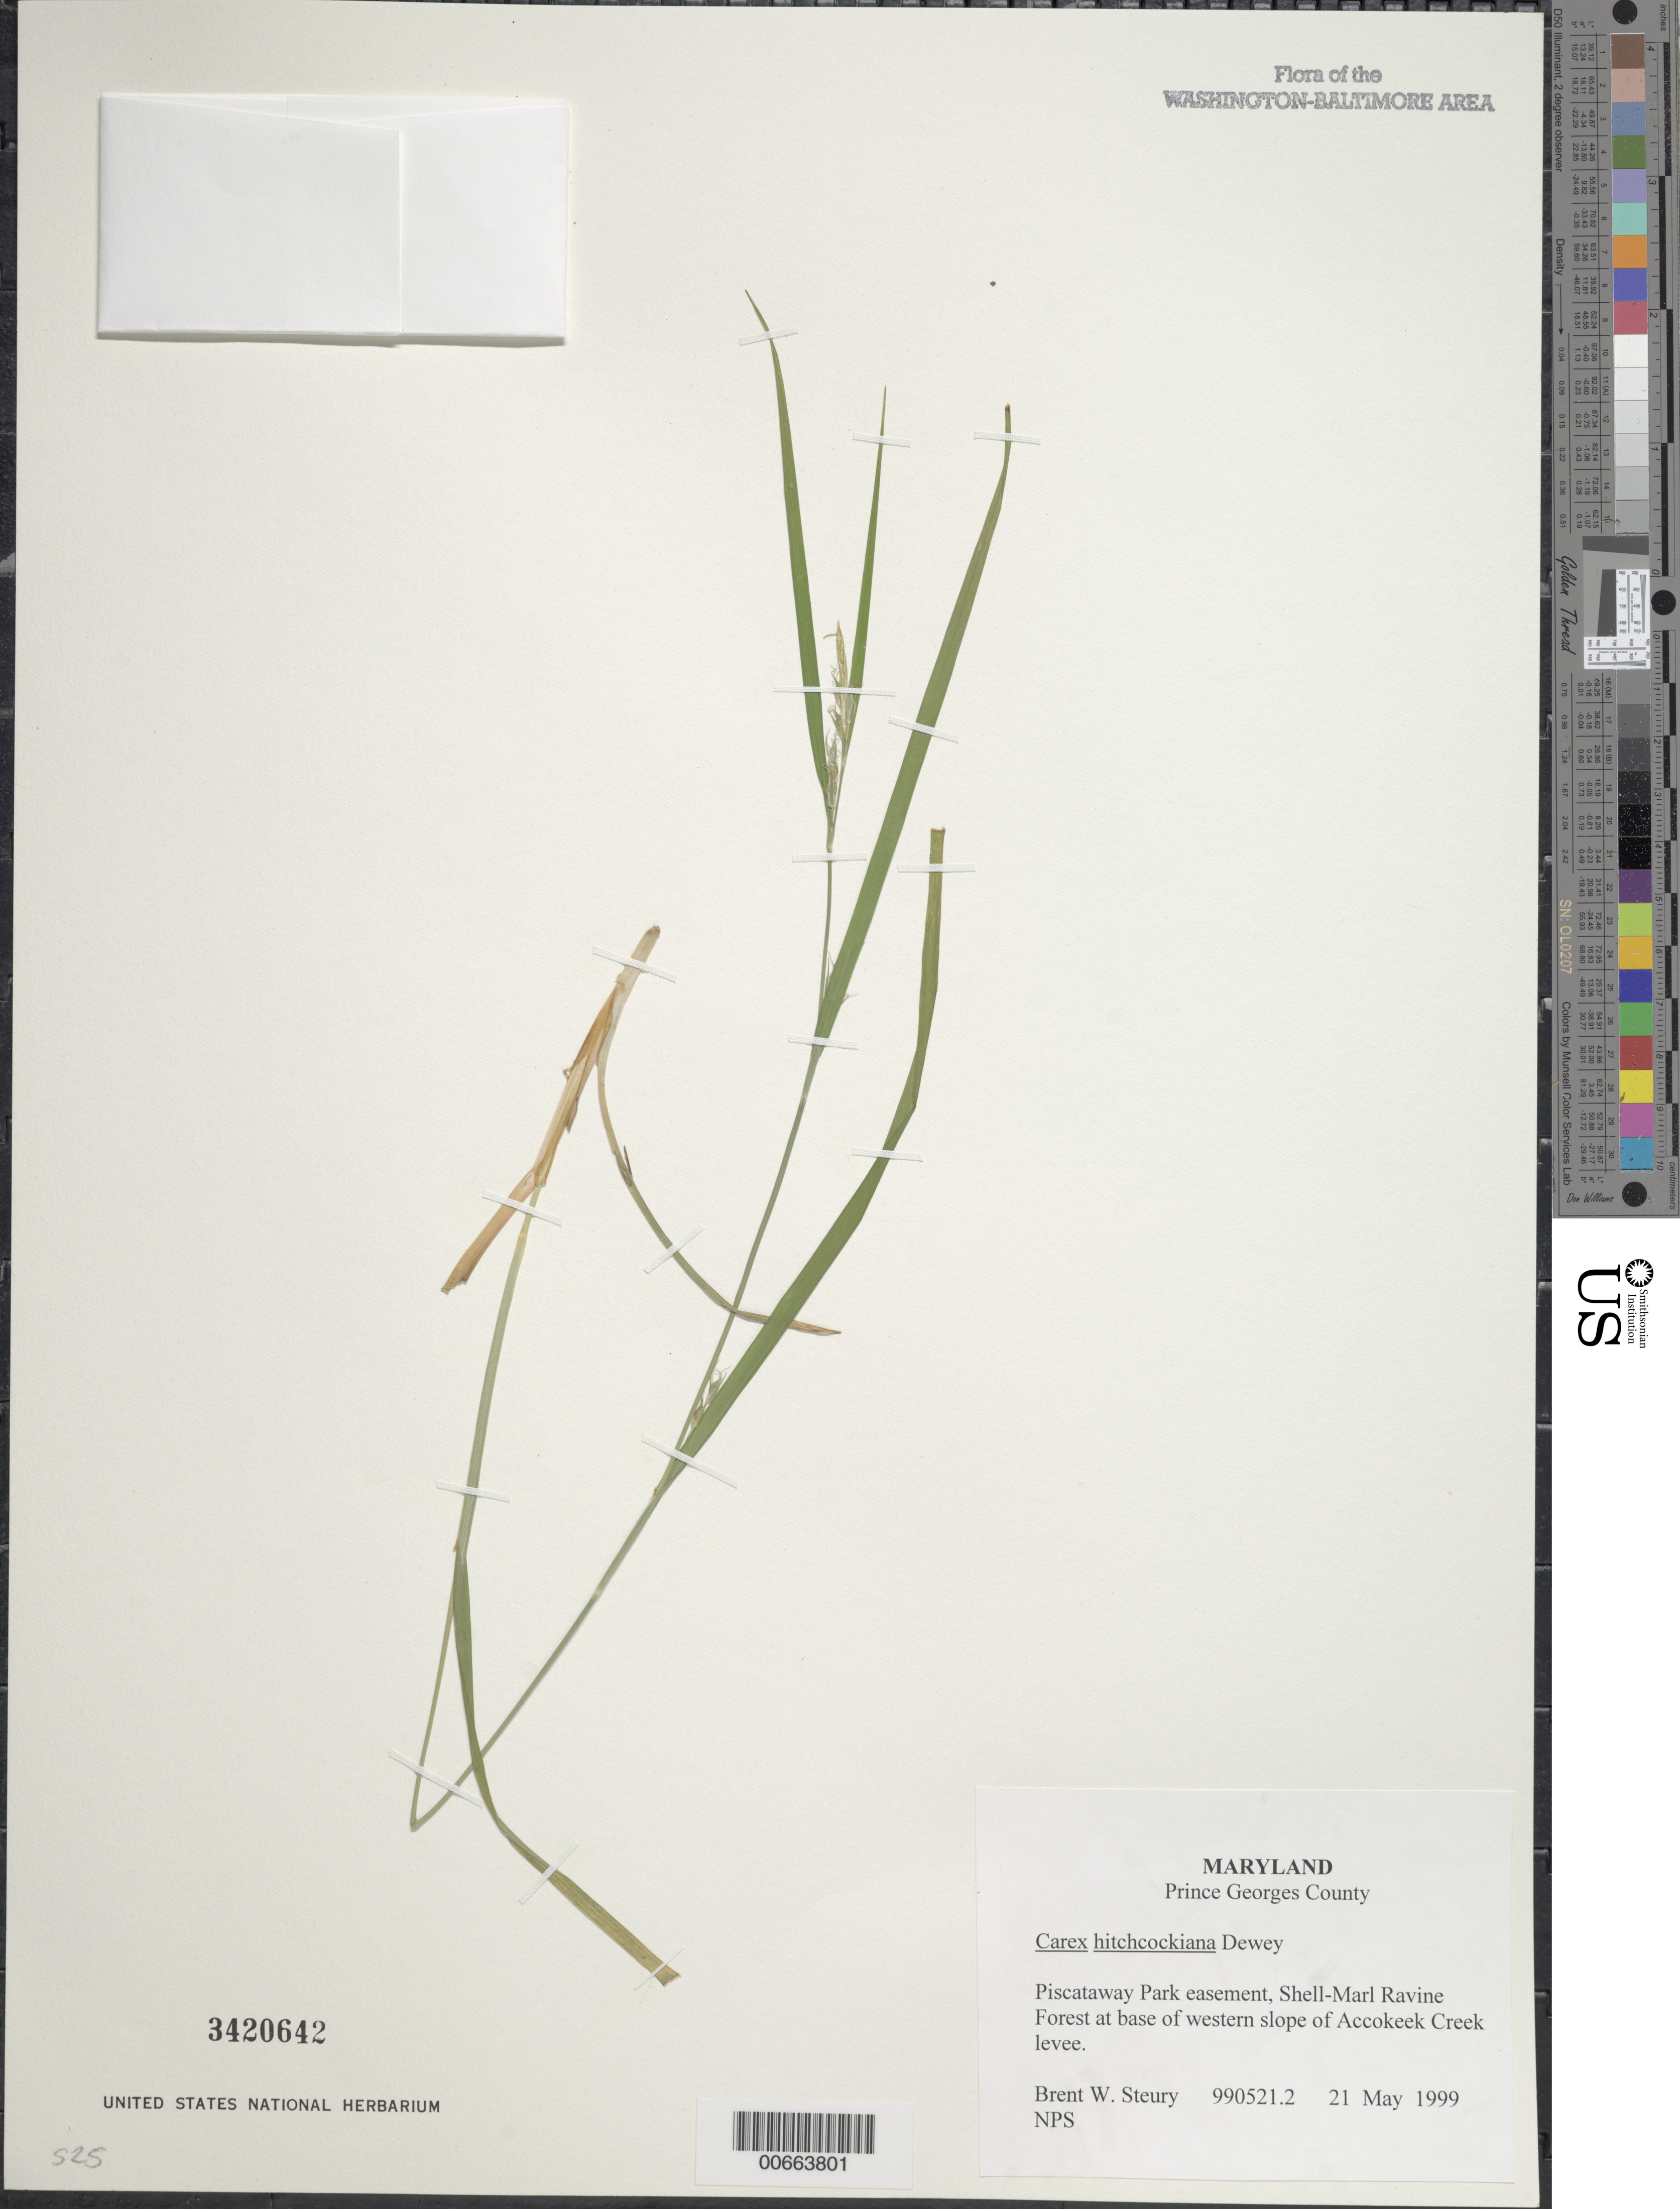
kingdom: Plantae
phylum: Tracheophyta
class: Liliopsida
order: Poales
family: Cyperaceae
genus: Carex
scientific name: Carex hitchcockiana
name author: Dewey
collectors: B. Steury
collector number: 990521.2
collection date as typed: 21 May 1999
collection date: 1999-05-21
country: United States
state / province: Maryland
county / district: Prince George's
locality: Piscataway Park easement, Shell-Marl Ravine Forest at base of western slope of Accokeek Creek.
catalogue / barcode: US 3420642